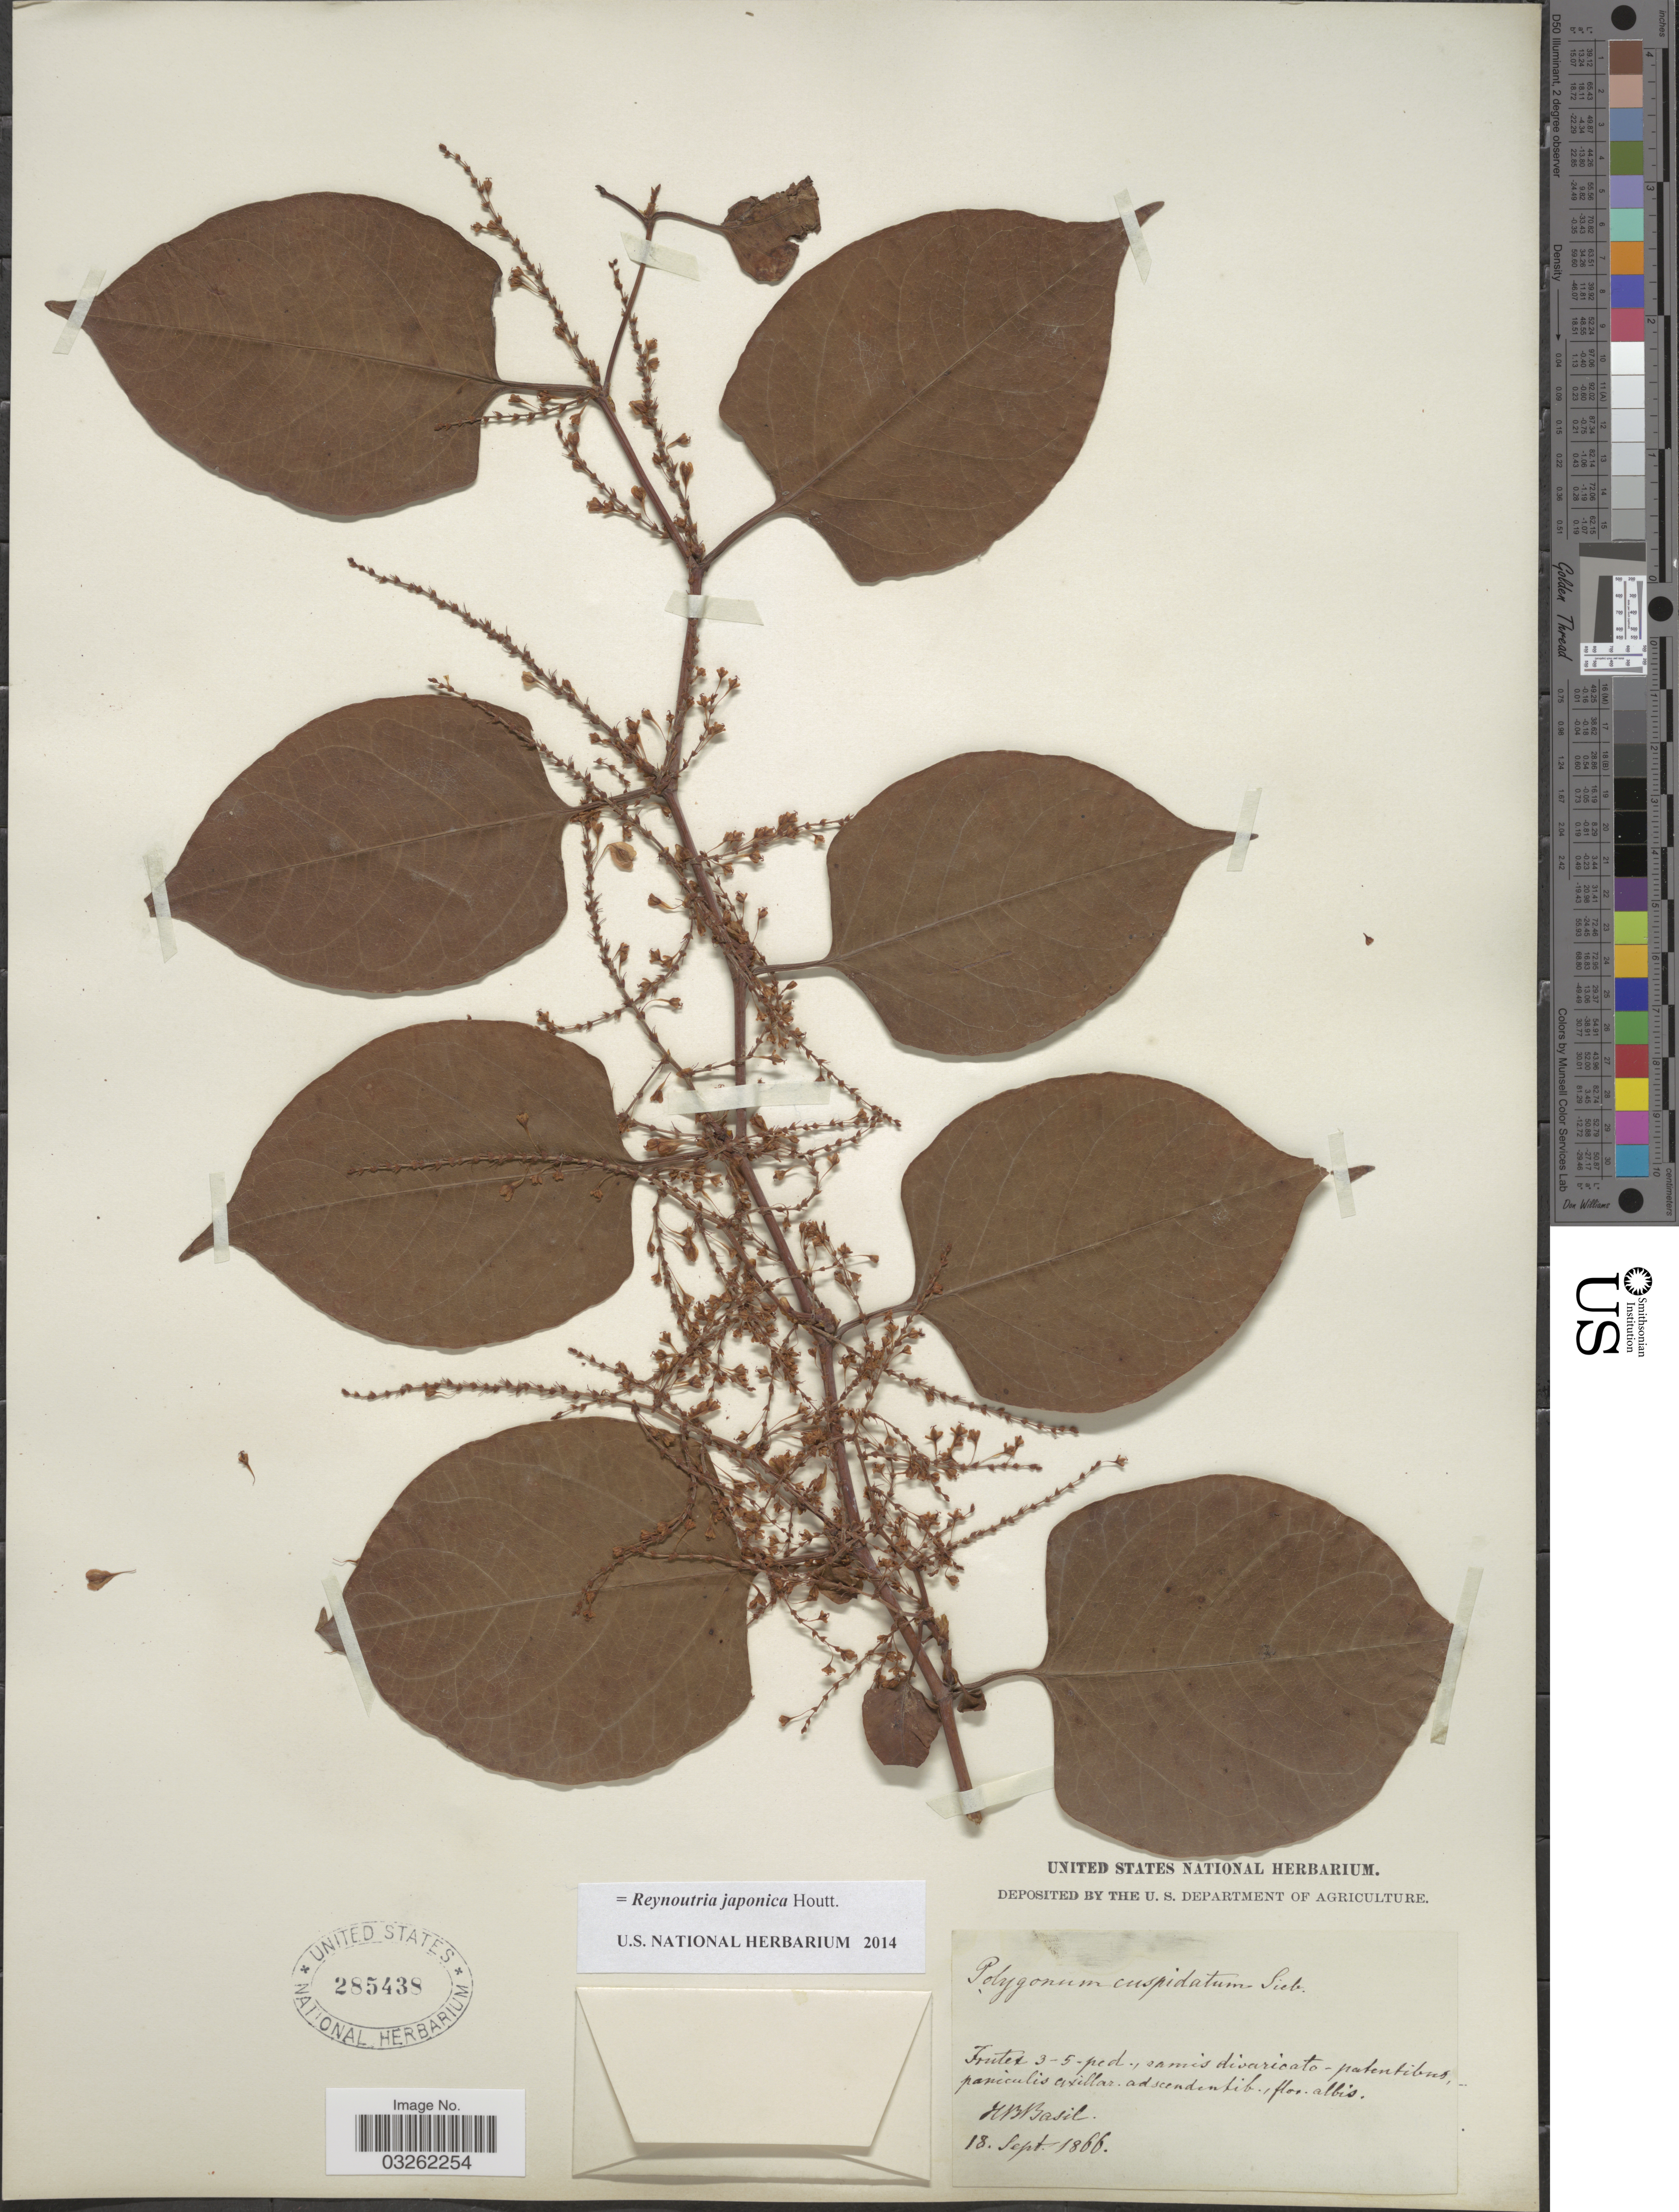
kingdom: Plantae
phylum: Tracheophyta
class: Magnoliopsida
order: Caryophyllales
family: Polygonaceae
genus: Reynoutria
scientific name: Reynoutria japonica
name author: Houtt.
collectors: H. Basil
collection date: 1866-09-18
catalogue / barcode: US 285438